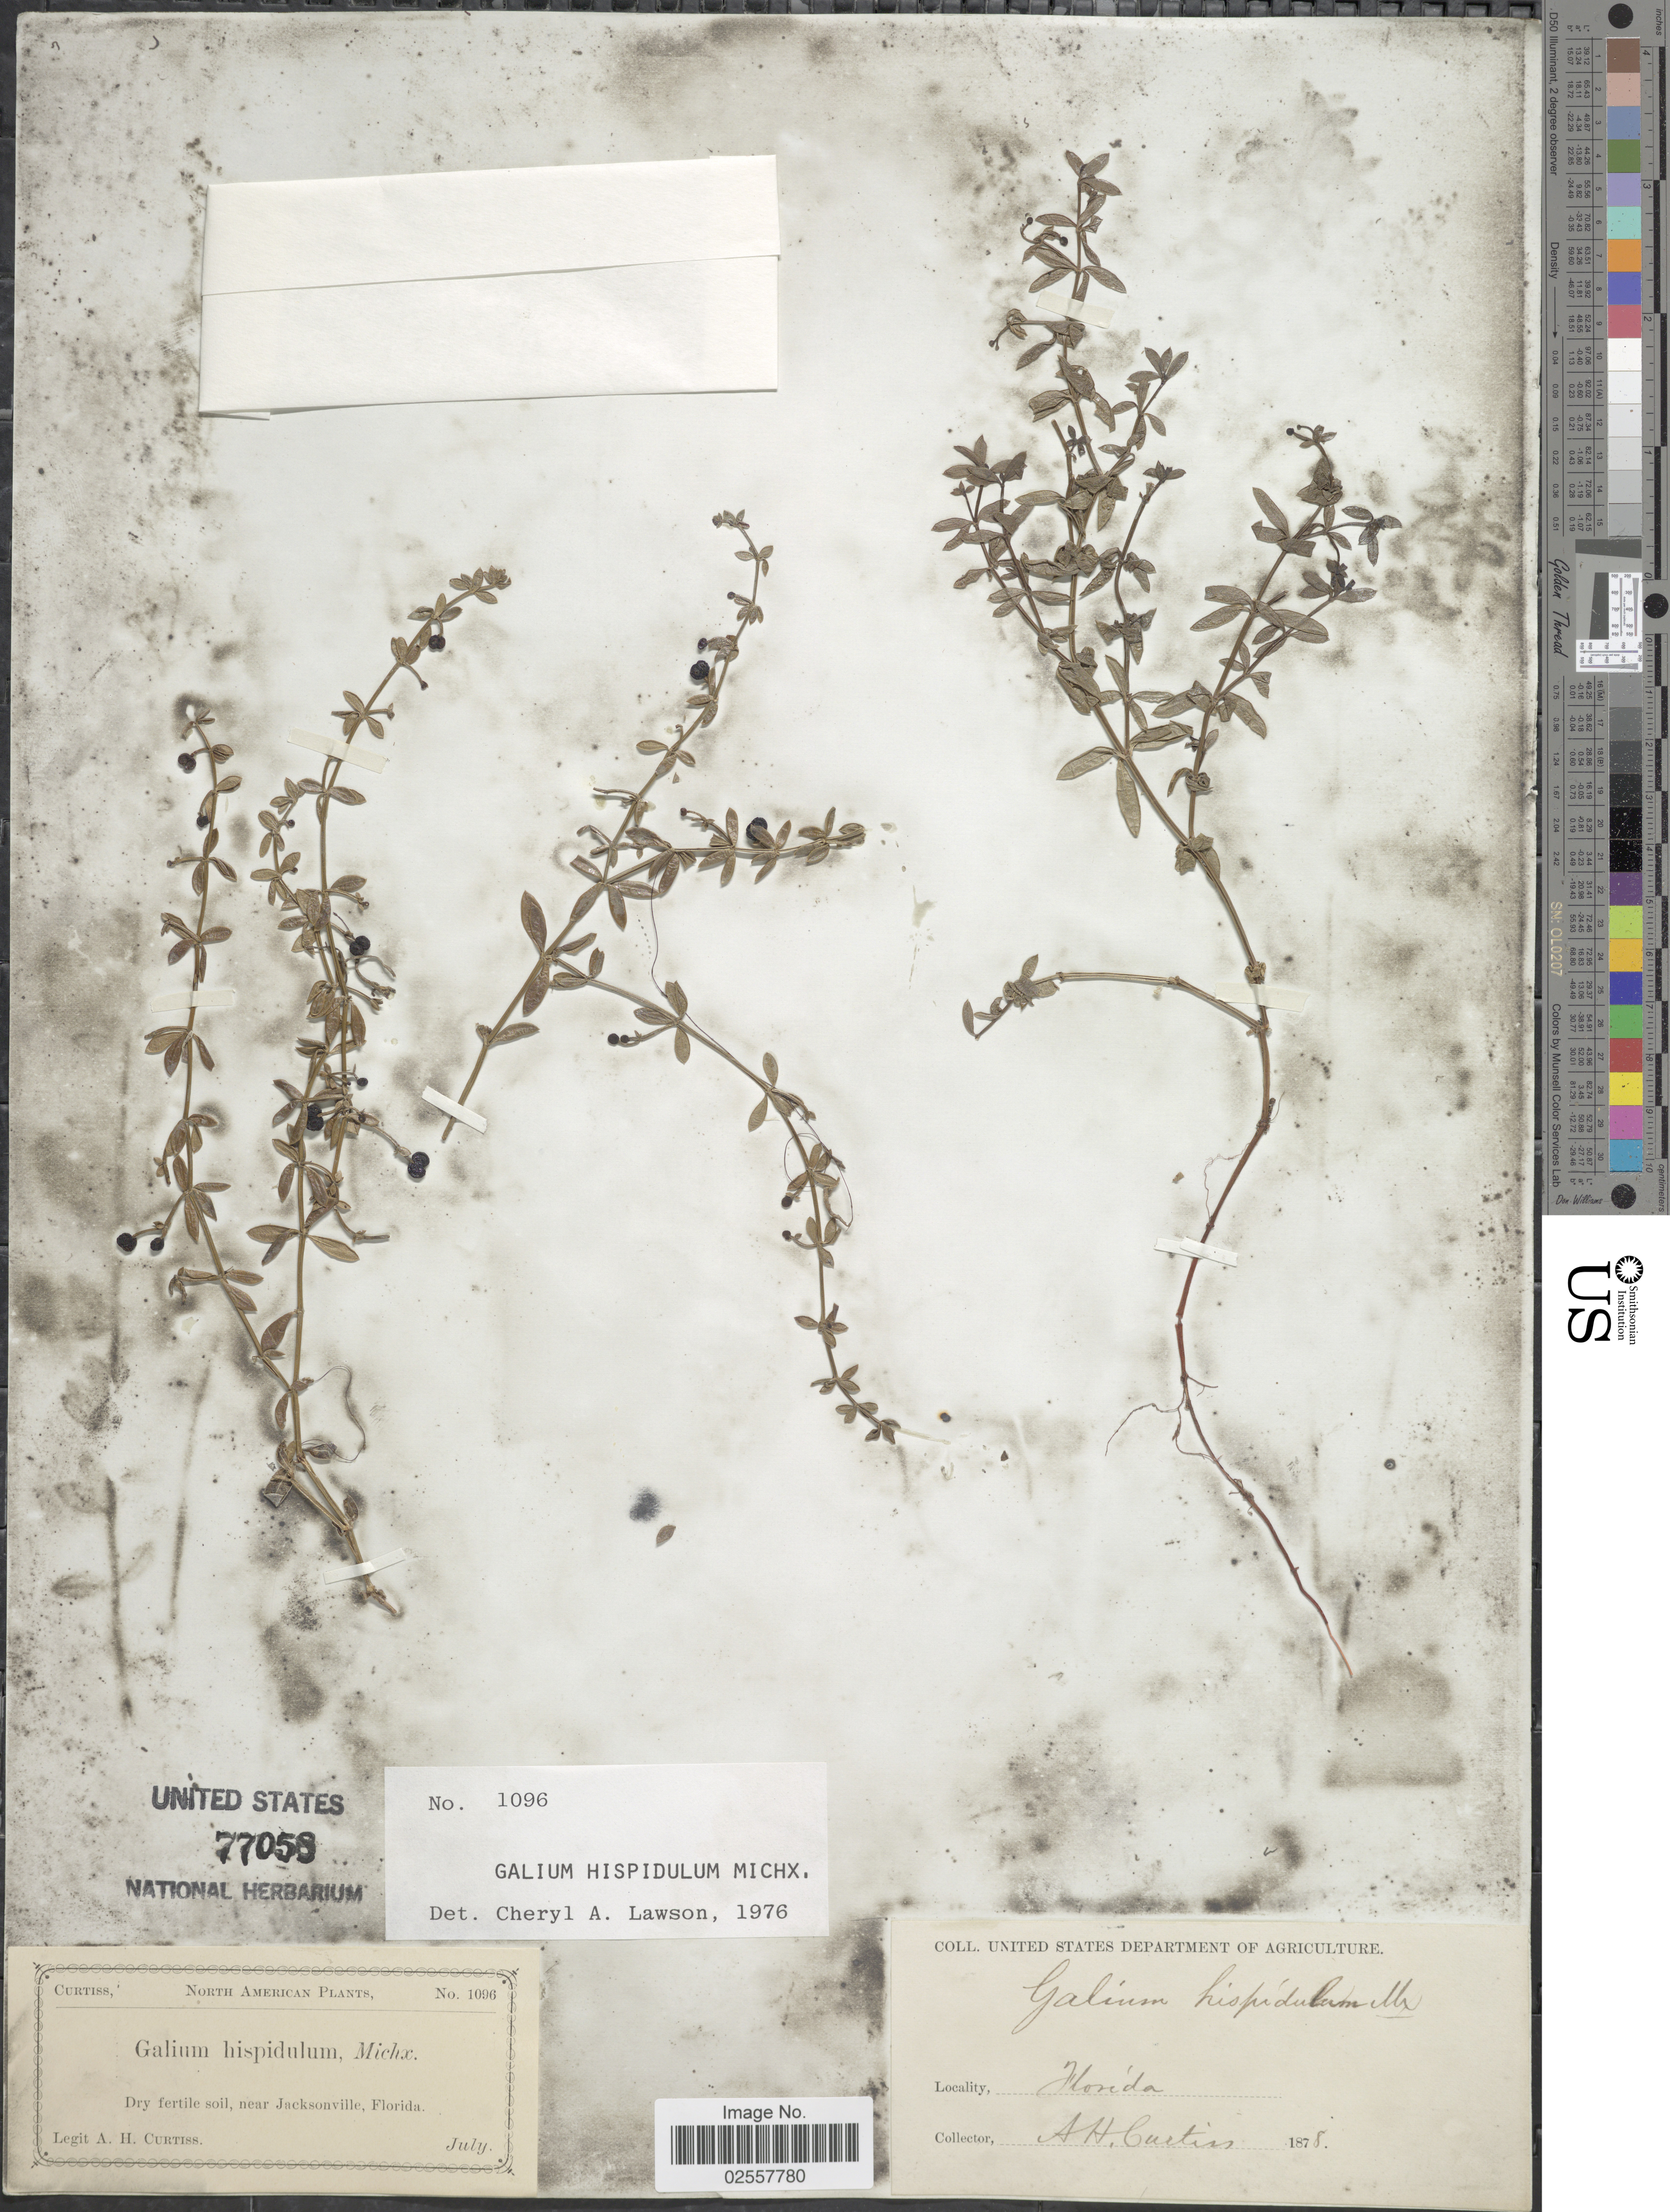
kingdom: Plantae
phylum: Tracheophyta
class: Magnoliopsida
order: Gentianales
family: Rubiaceae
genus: Galium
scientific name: Galium hispidulum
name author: Michx.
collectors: A. H. Curtiss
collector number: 1096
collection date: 1878-07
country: United States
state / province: Florida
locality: Near Jacksonville.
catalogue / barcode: US 77058